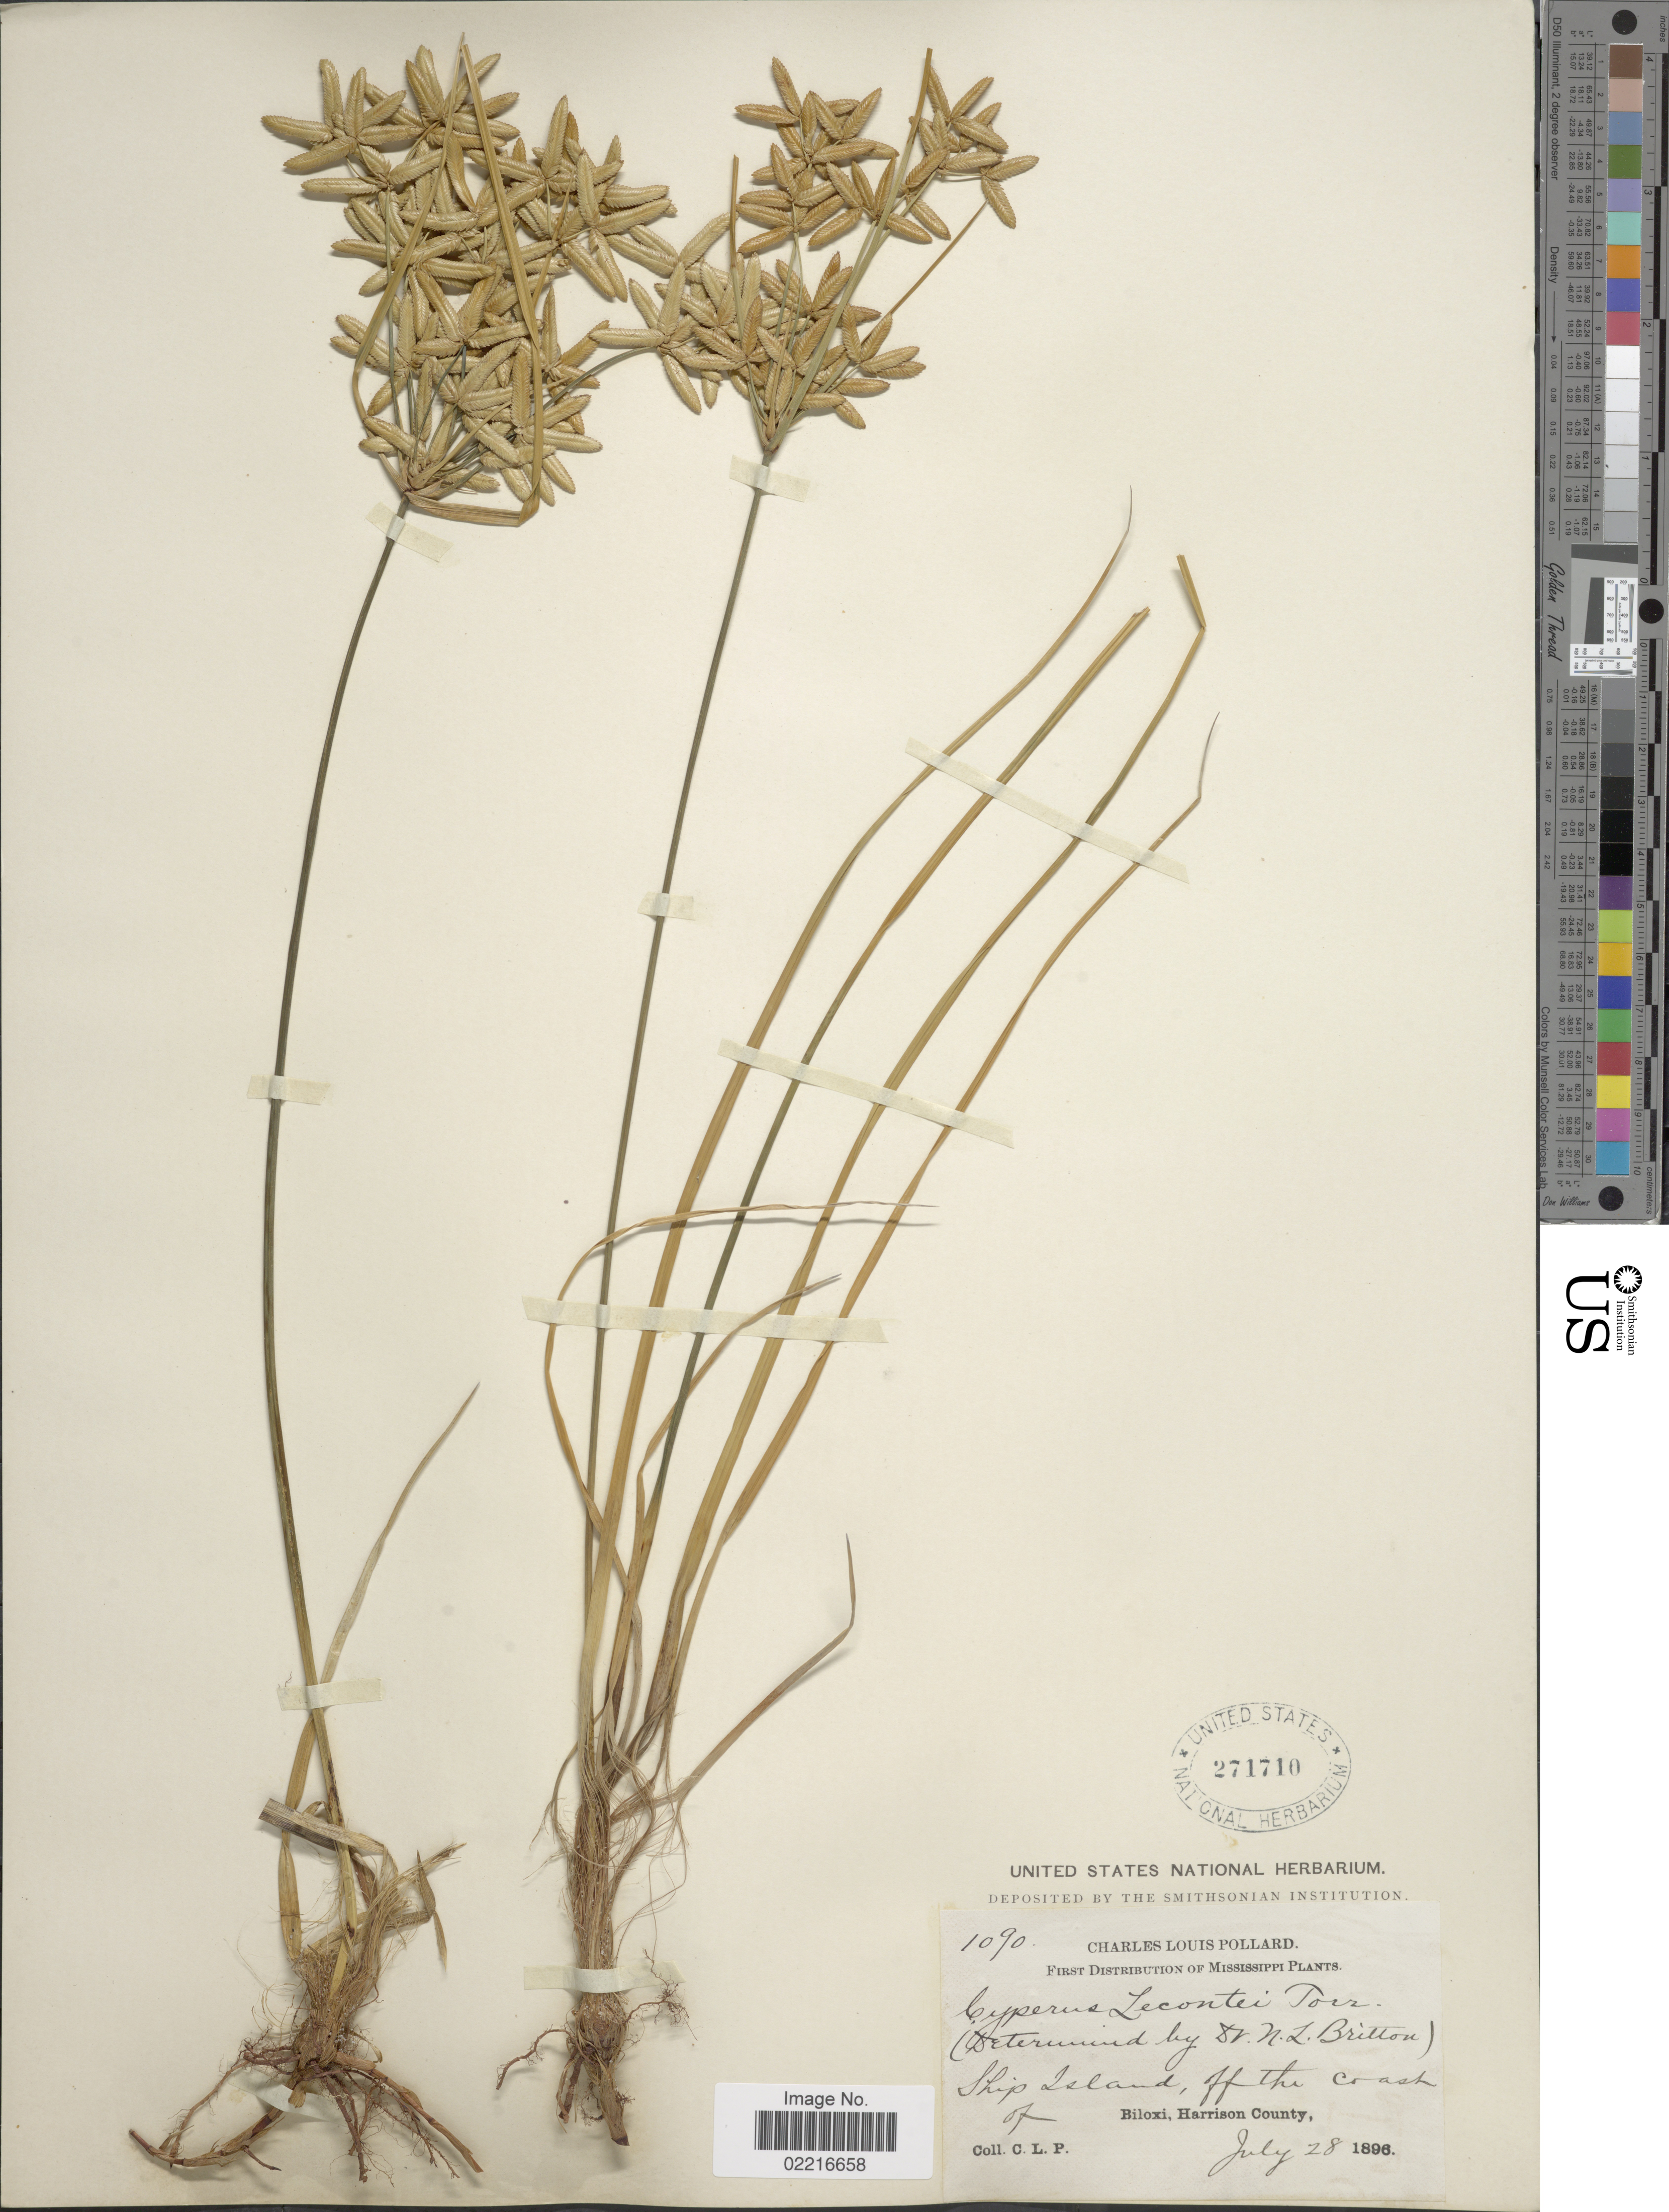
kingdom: Plantae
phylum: Tracheophyta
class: Liliopsida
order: Poales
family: Cyperaceae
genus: Cyperus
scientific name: Cyperus lecontei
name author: Torr. ex Steud.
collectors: C. L. Pollard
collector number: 1090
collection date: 1896-07-28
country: United States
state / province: Mississippi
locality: Ship Island, off the coast, Biloxi, Harrison County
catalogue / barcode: US 271710